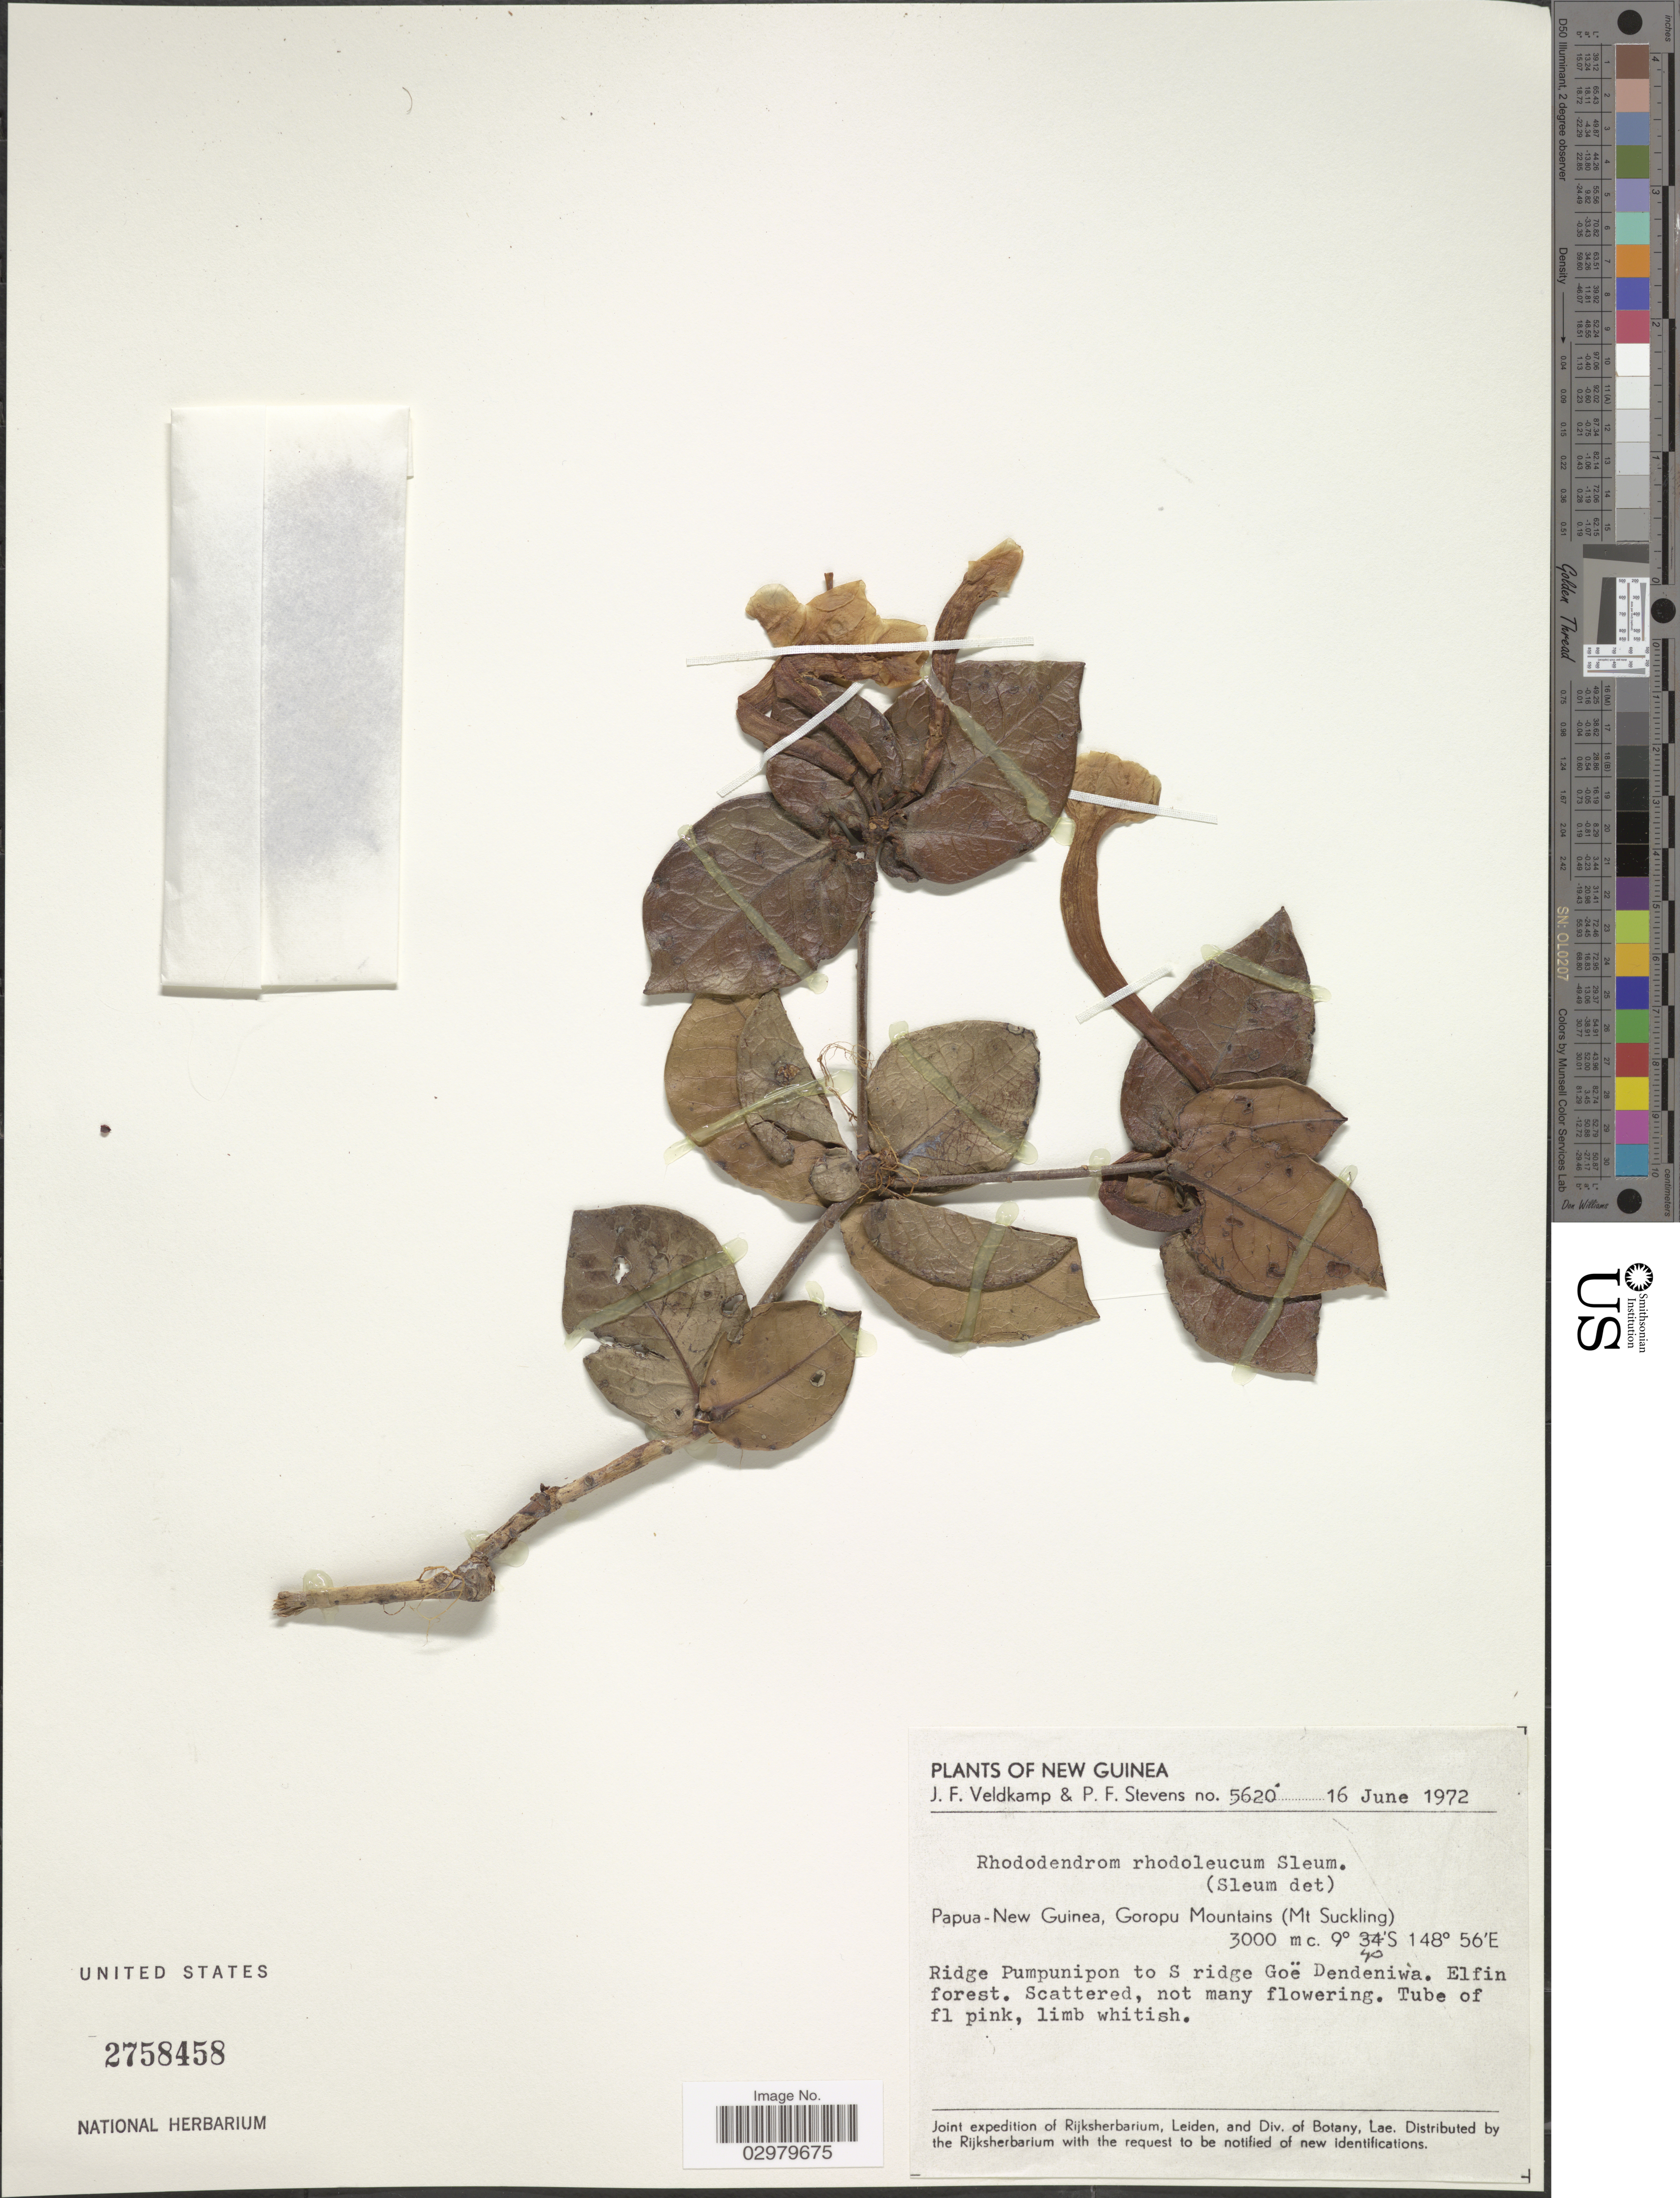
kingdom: Plantae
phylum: Tracheophyta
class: Magnoliopsida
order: Ericales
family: Ericaceae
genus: Rhododendron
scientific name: Rhododendron rhodoleucum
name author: Sleumer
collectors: J. F. Veldkamp & P. F. Stevens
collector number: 5620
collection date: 1972-06-16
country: Papua New Guinea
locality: New Guinea. Goropu Mountains (Mt. Suckling).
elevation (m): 3000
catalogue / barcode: US 2758458